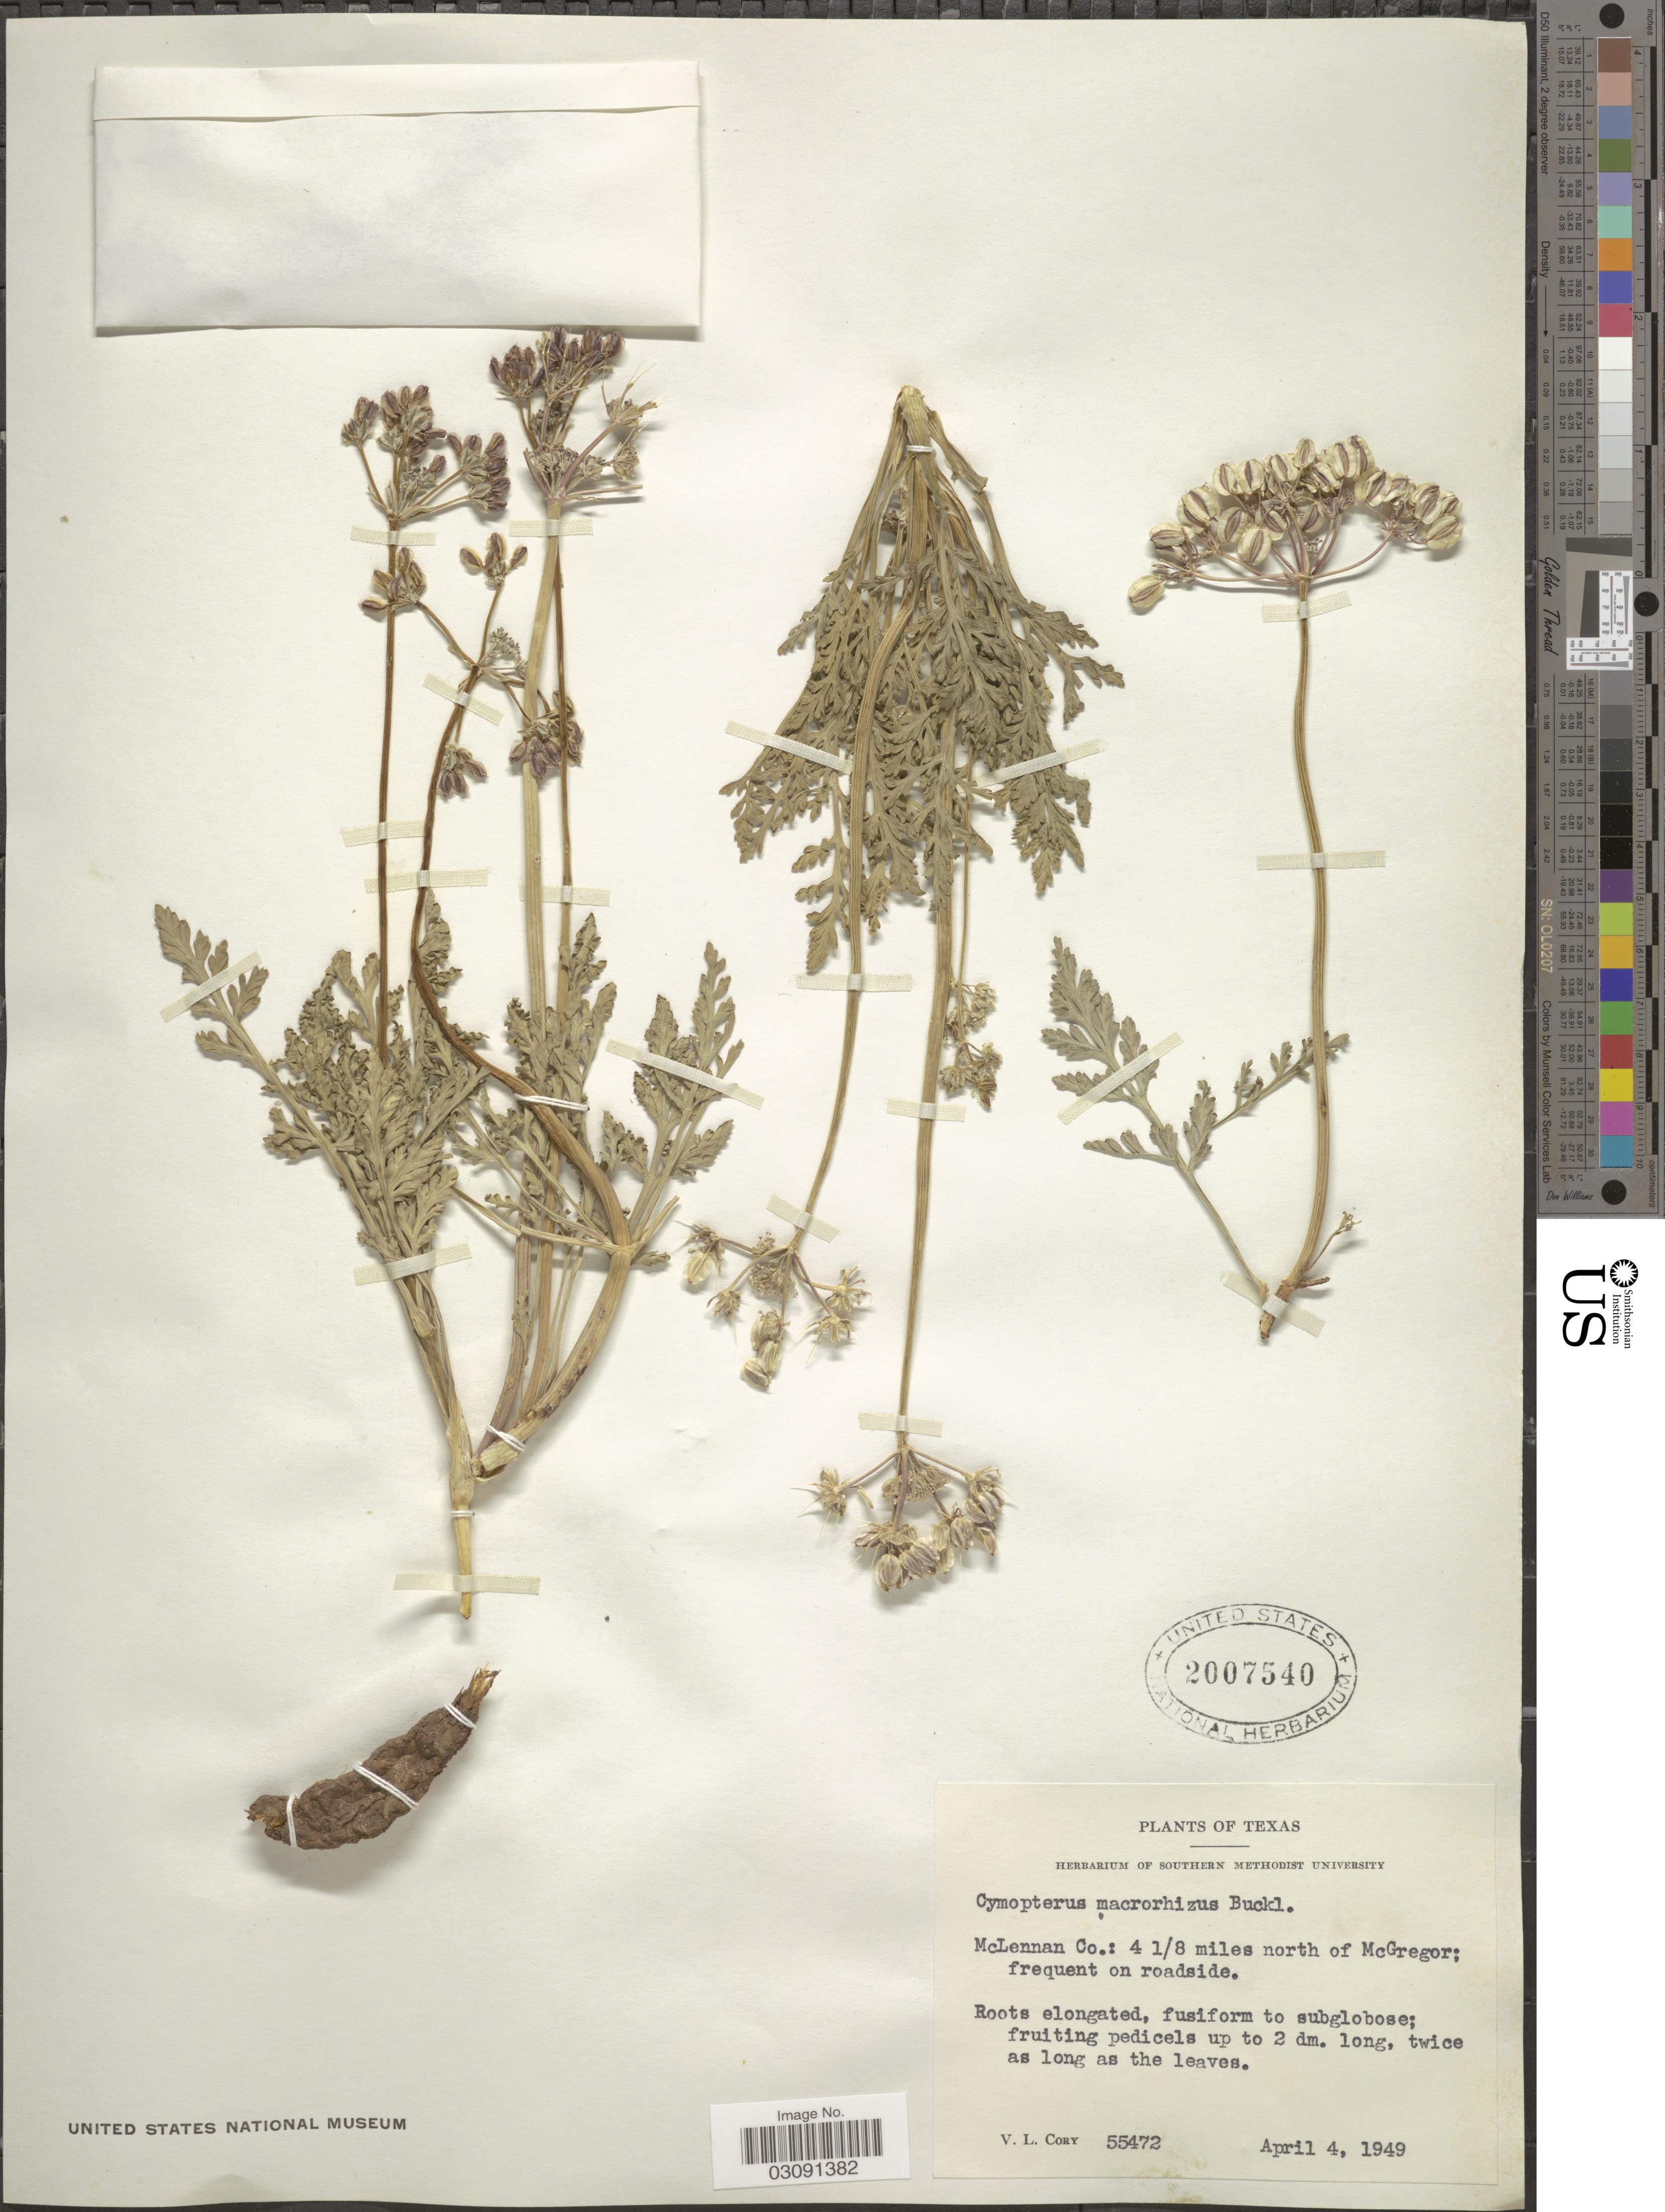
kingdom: Plantae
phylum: Tracheophyta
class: Magnoliopsida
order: Apiales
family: Apiaceae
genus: Cymopterus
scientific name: Cymopterus macrorhizus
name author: Buckley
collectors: V. Cory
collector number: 55472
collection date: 1949-04-04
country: United States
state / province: Texas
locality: McLennan Co.: 4 1/8 miles north of McGregor; frequent on roadside.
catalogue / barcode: US 2007540